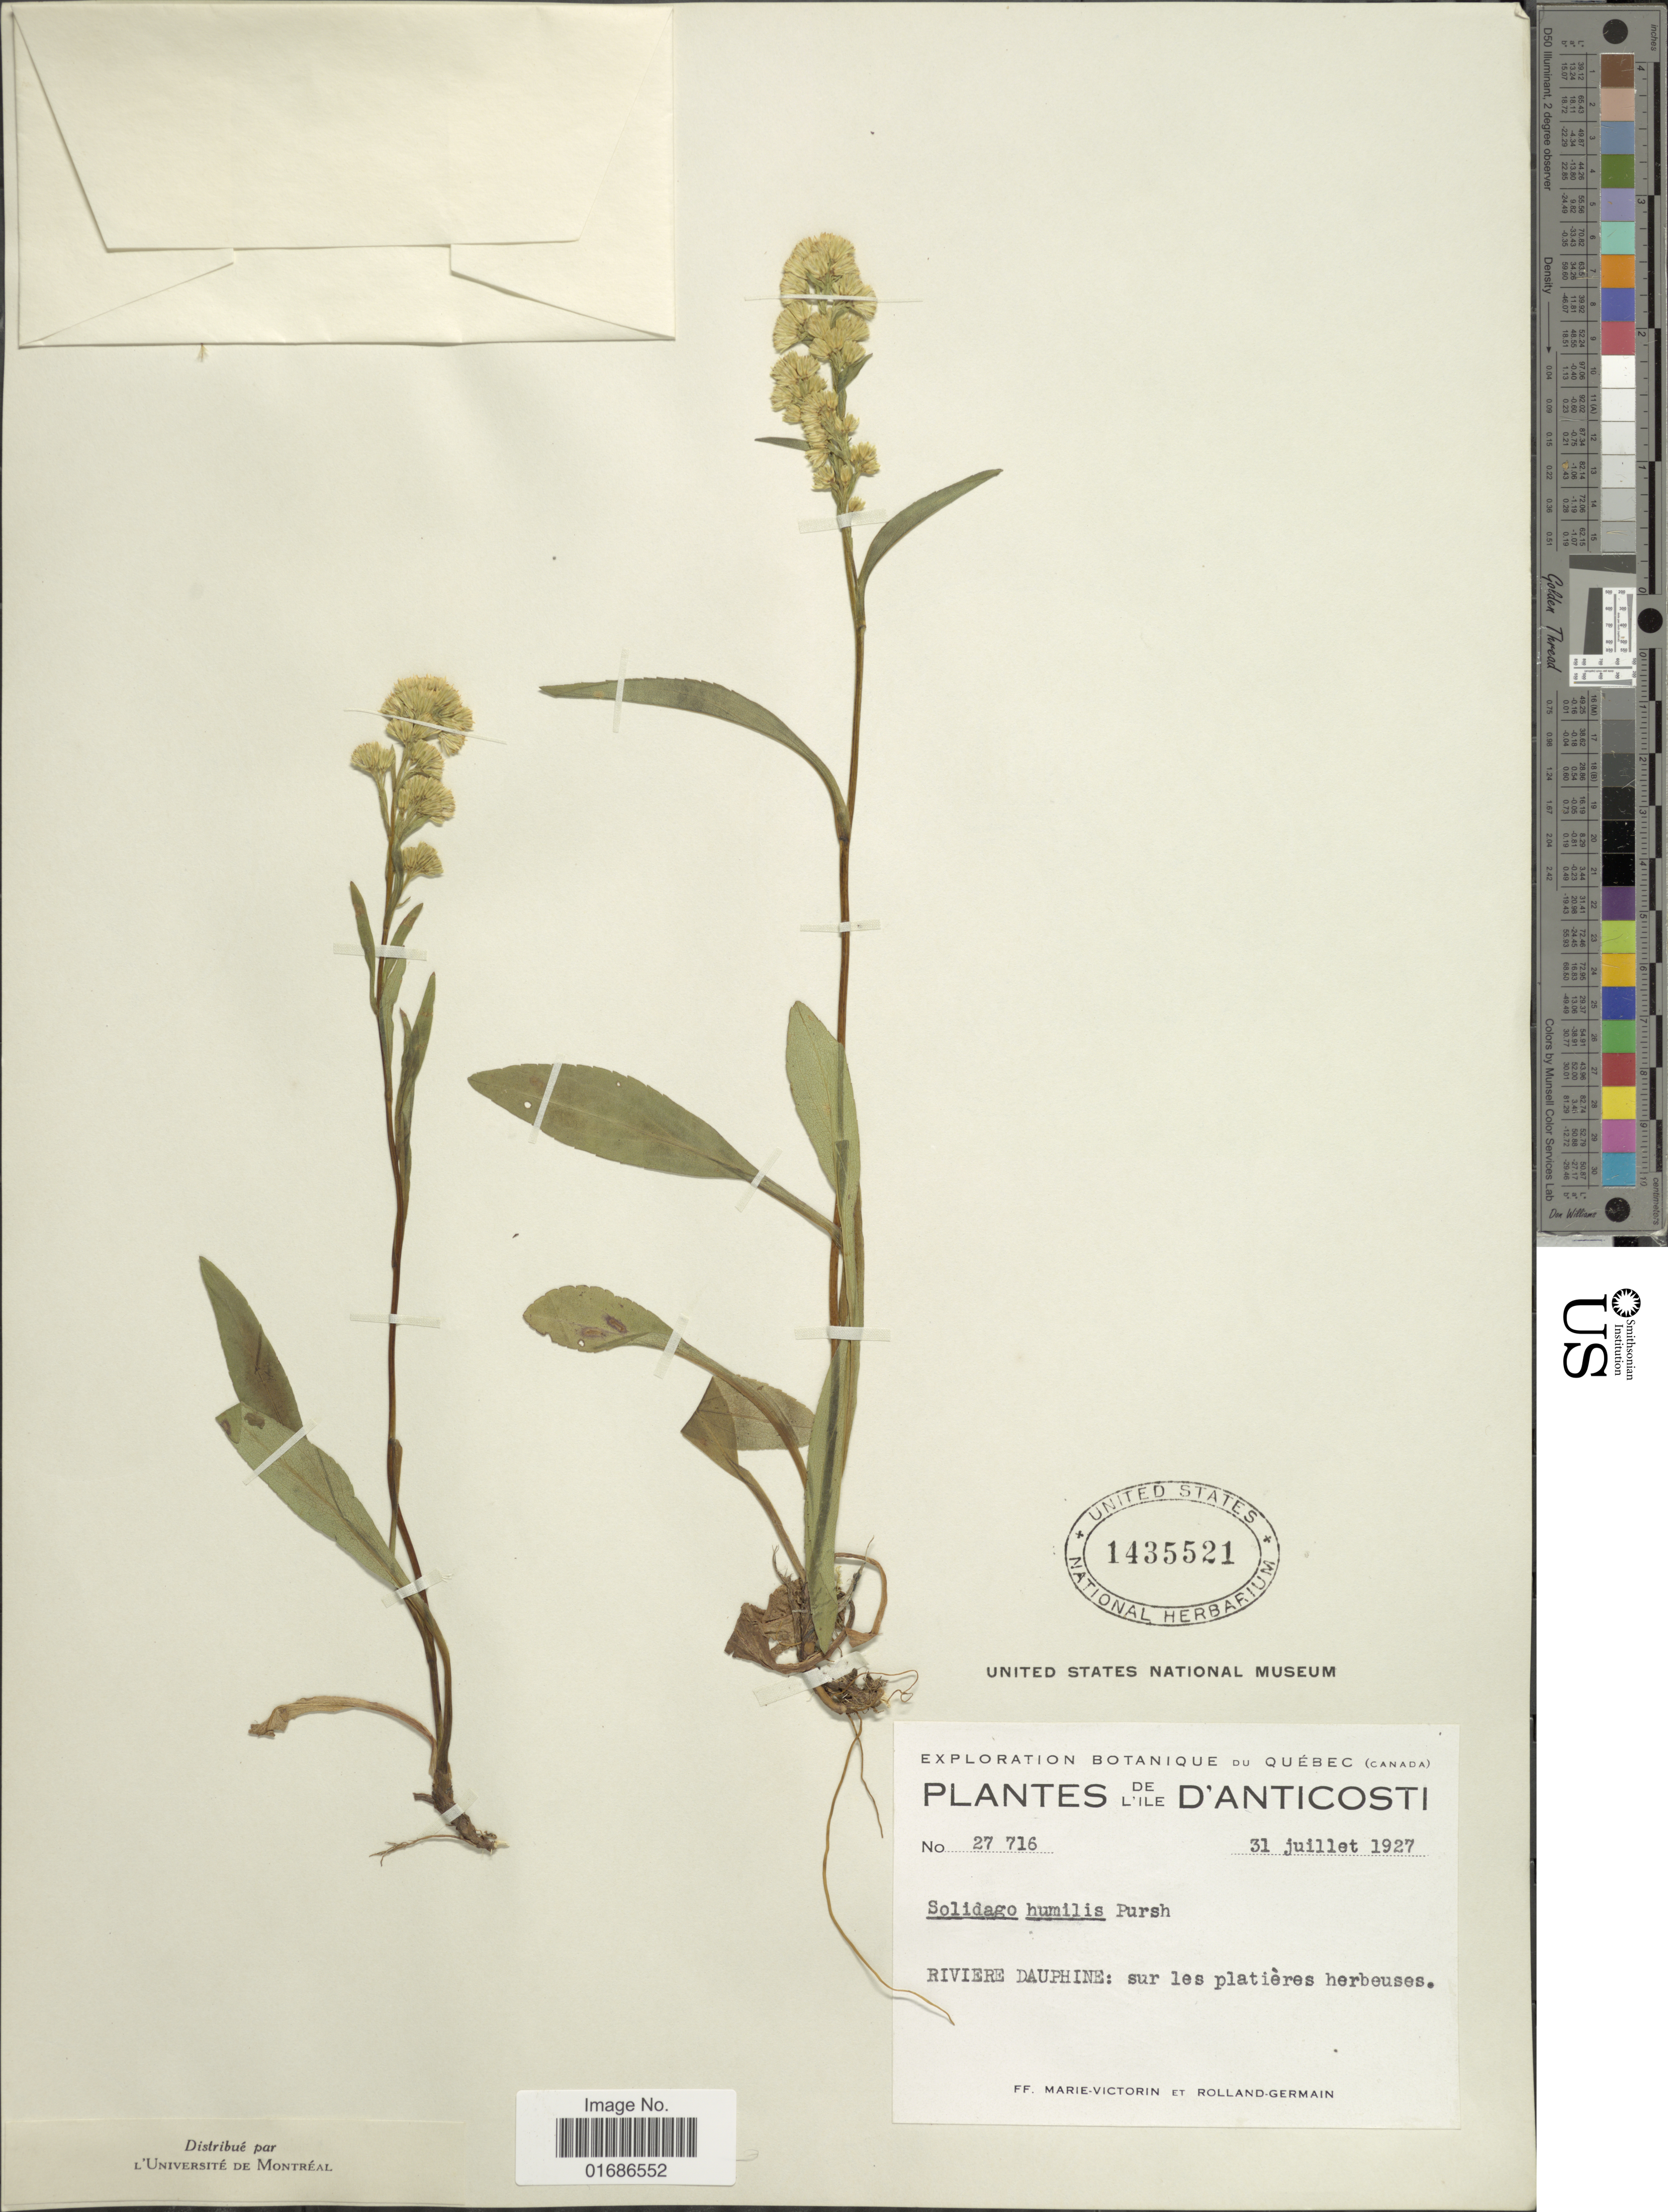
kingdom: Plantae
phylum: Tracheophyta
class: Magnoliopsida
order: Asterales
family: Asteraceae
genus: Solidago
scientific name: Solidago uliginosa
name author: Nutt.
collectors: Fr. Marie-Victorin & Rolland-Germain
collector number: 27716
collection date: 1927-07-31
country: Canada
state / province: Quebec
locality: L'Ile D'Anticosti. Riviere Dauphine: sur les platières herbeuses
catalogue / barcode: US 1435521